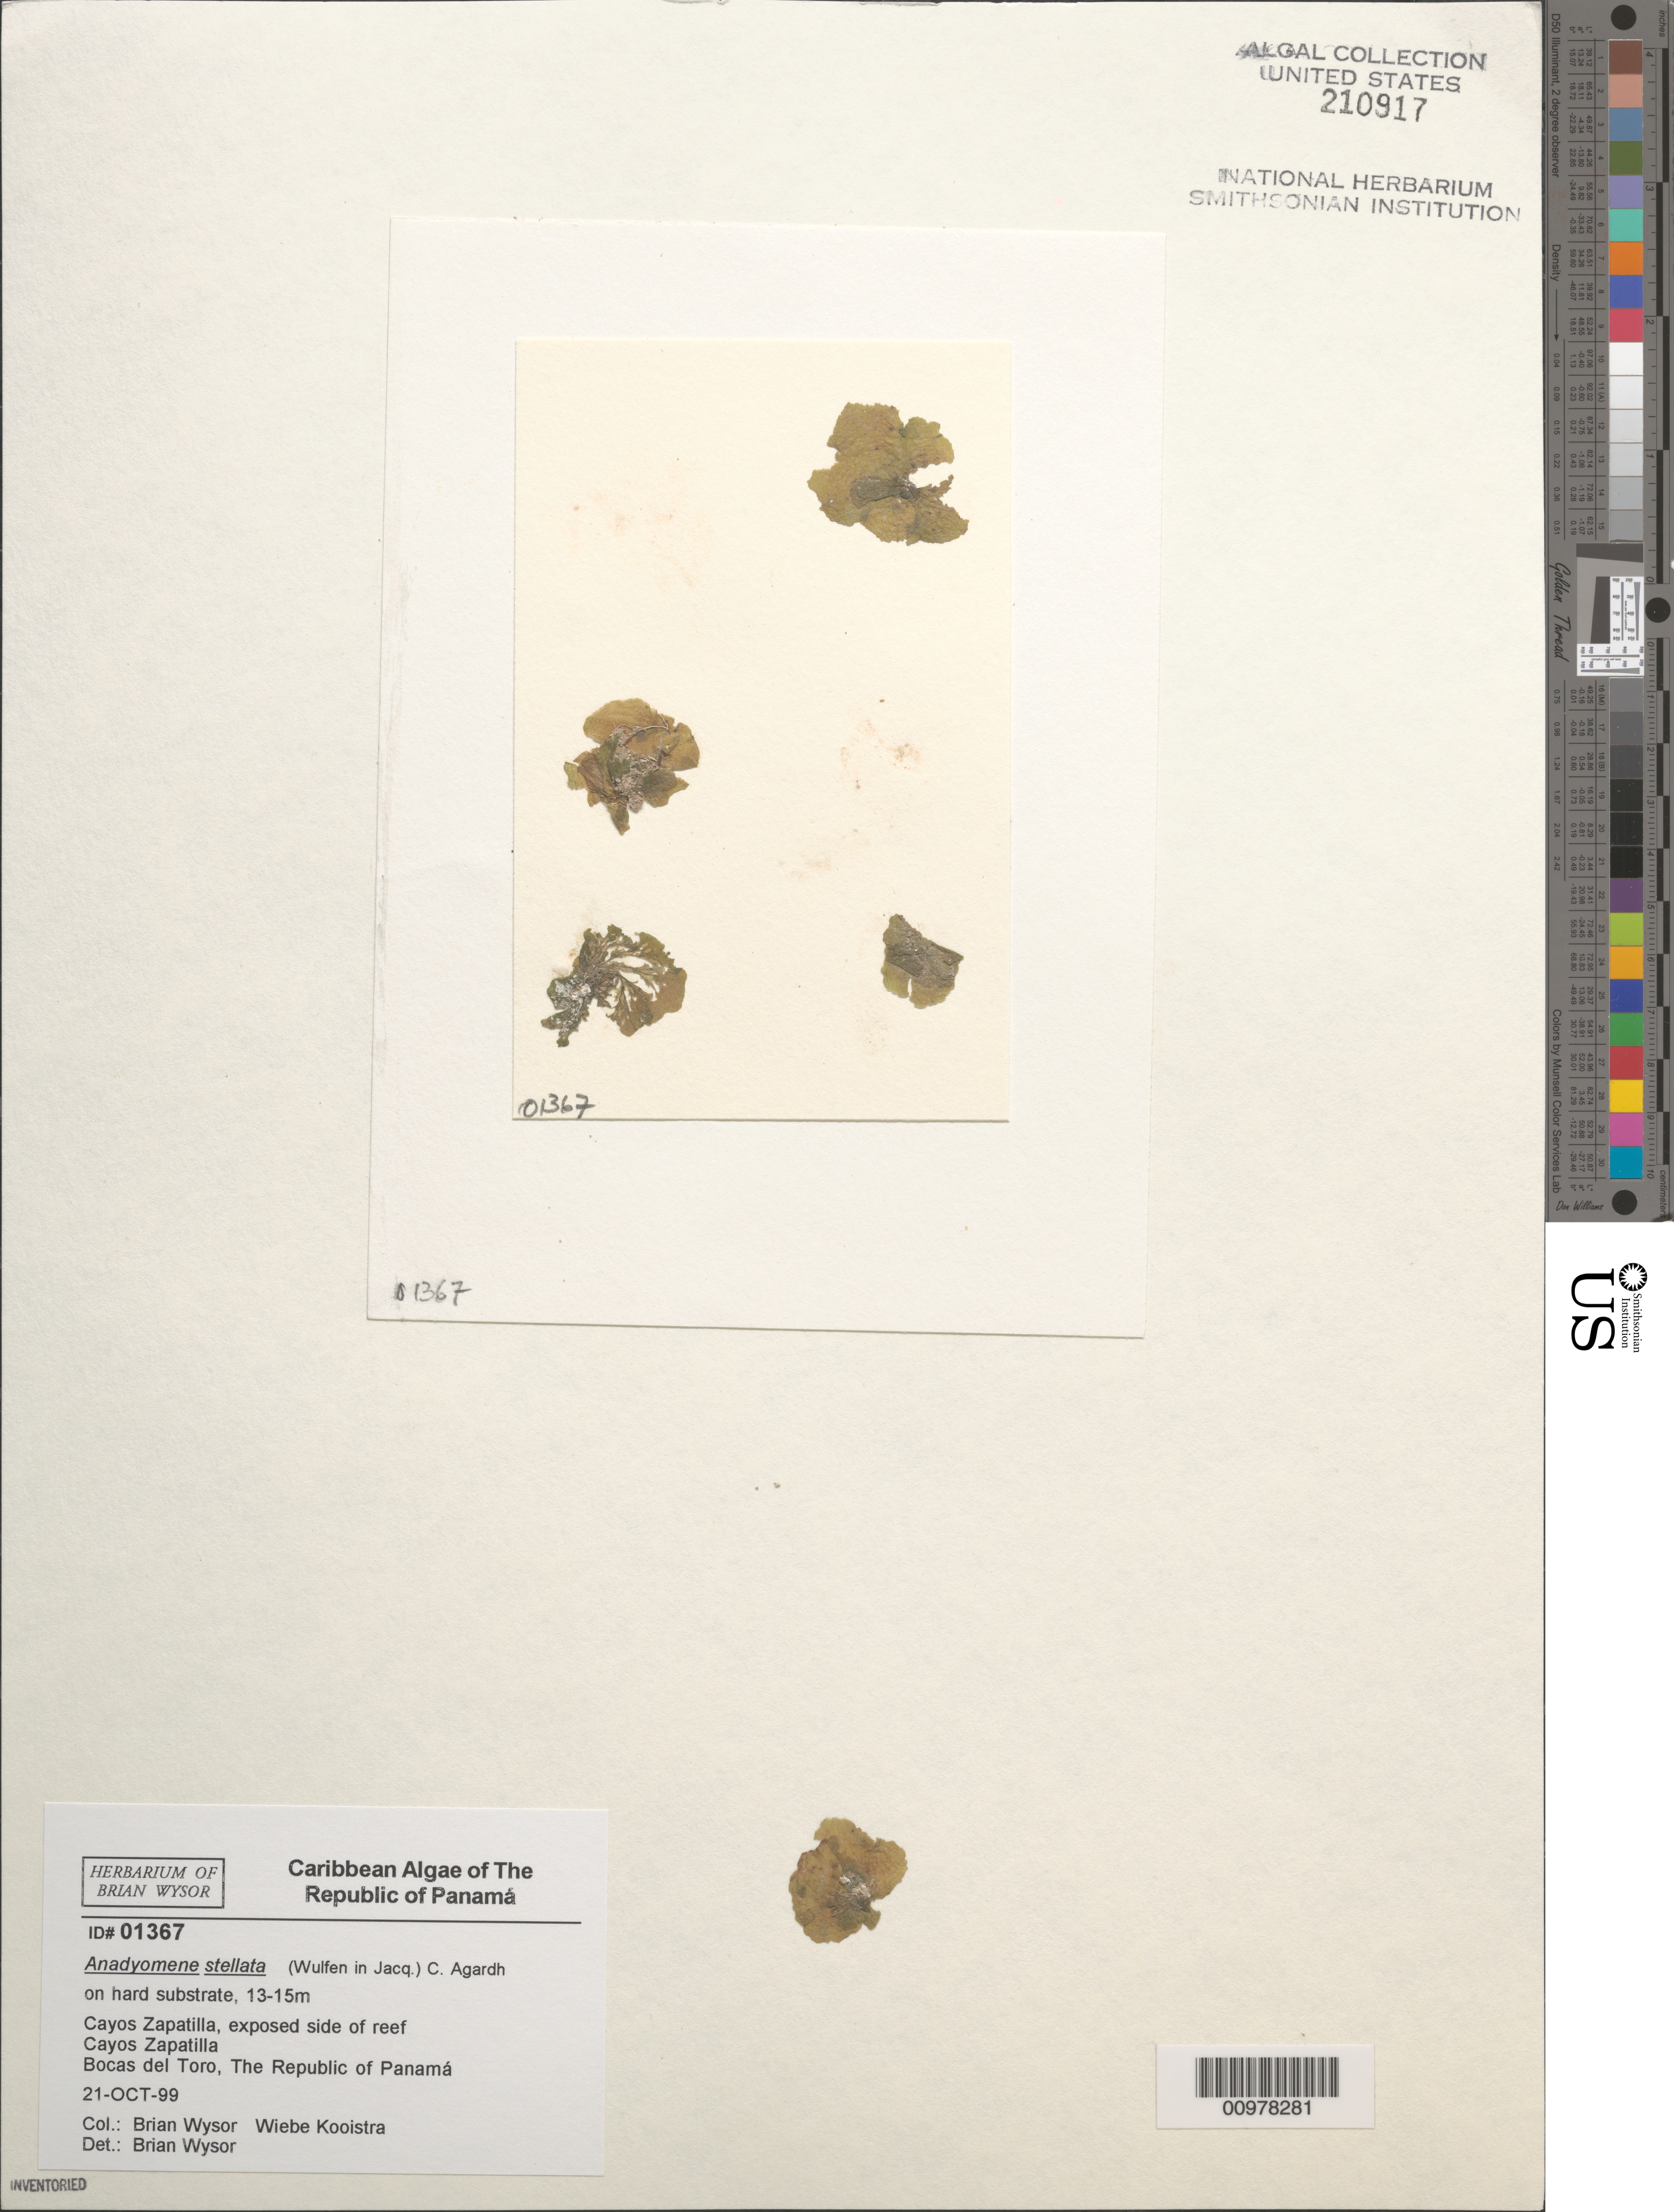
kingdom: Plantae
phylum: Chlorophyta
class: Ulvophyceae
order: Cladophorales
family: Anadyomenaceae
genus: Anadyomene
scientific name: Anadyomene stellata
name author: (Wulfen) C. Agardh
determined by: Wysor, B.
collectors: B. Wysor & W. Kooistra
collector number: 01367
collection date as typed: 21 Oct 1999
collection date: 1999-10-21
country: Panama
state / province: Bocas del Toro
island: Cayos Zapatilla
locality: Exposed side of reef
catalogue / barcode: US 210917